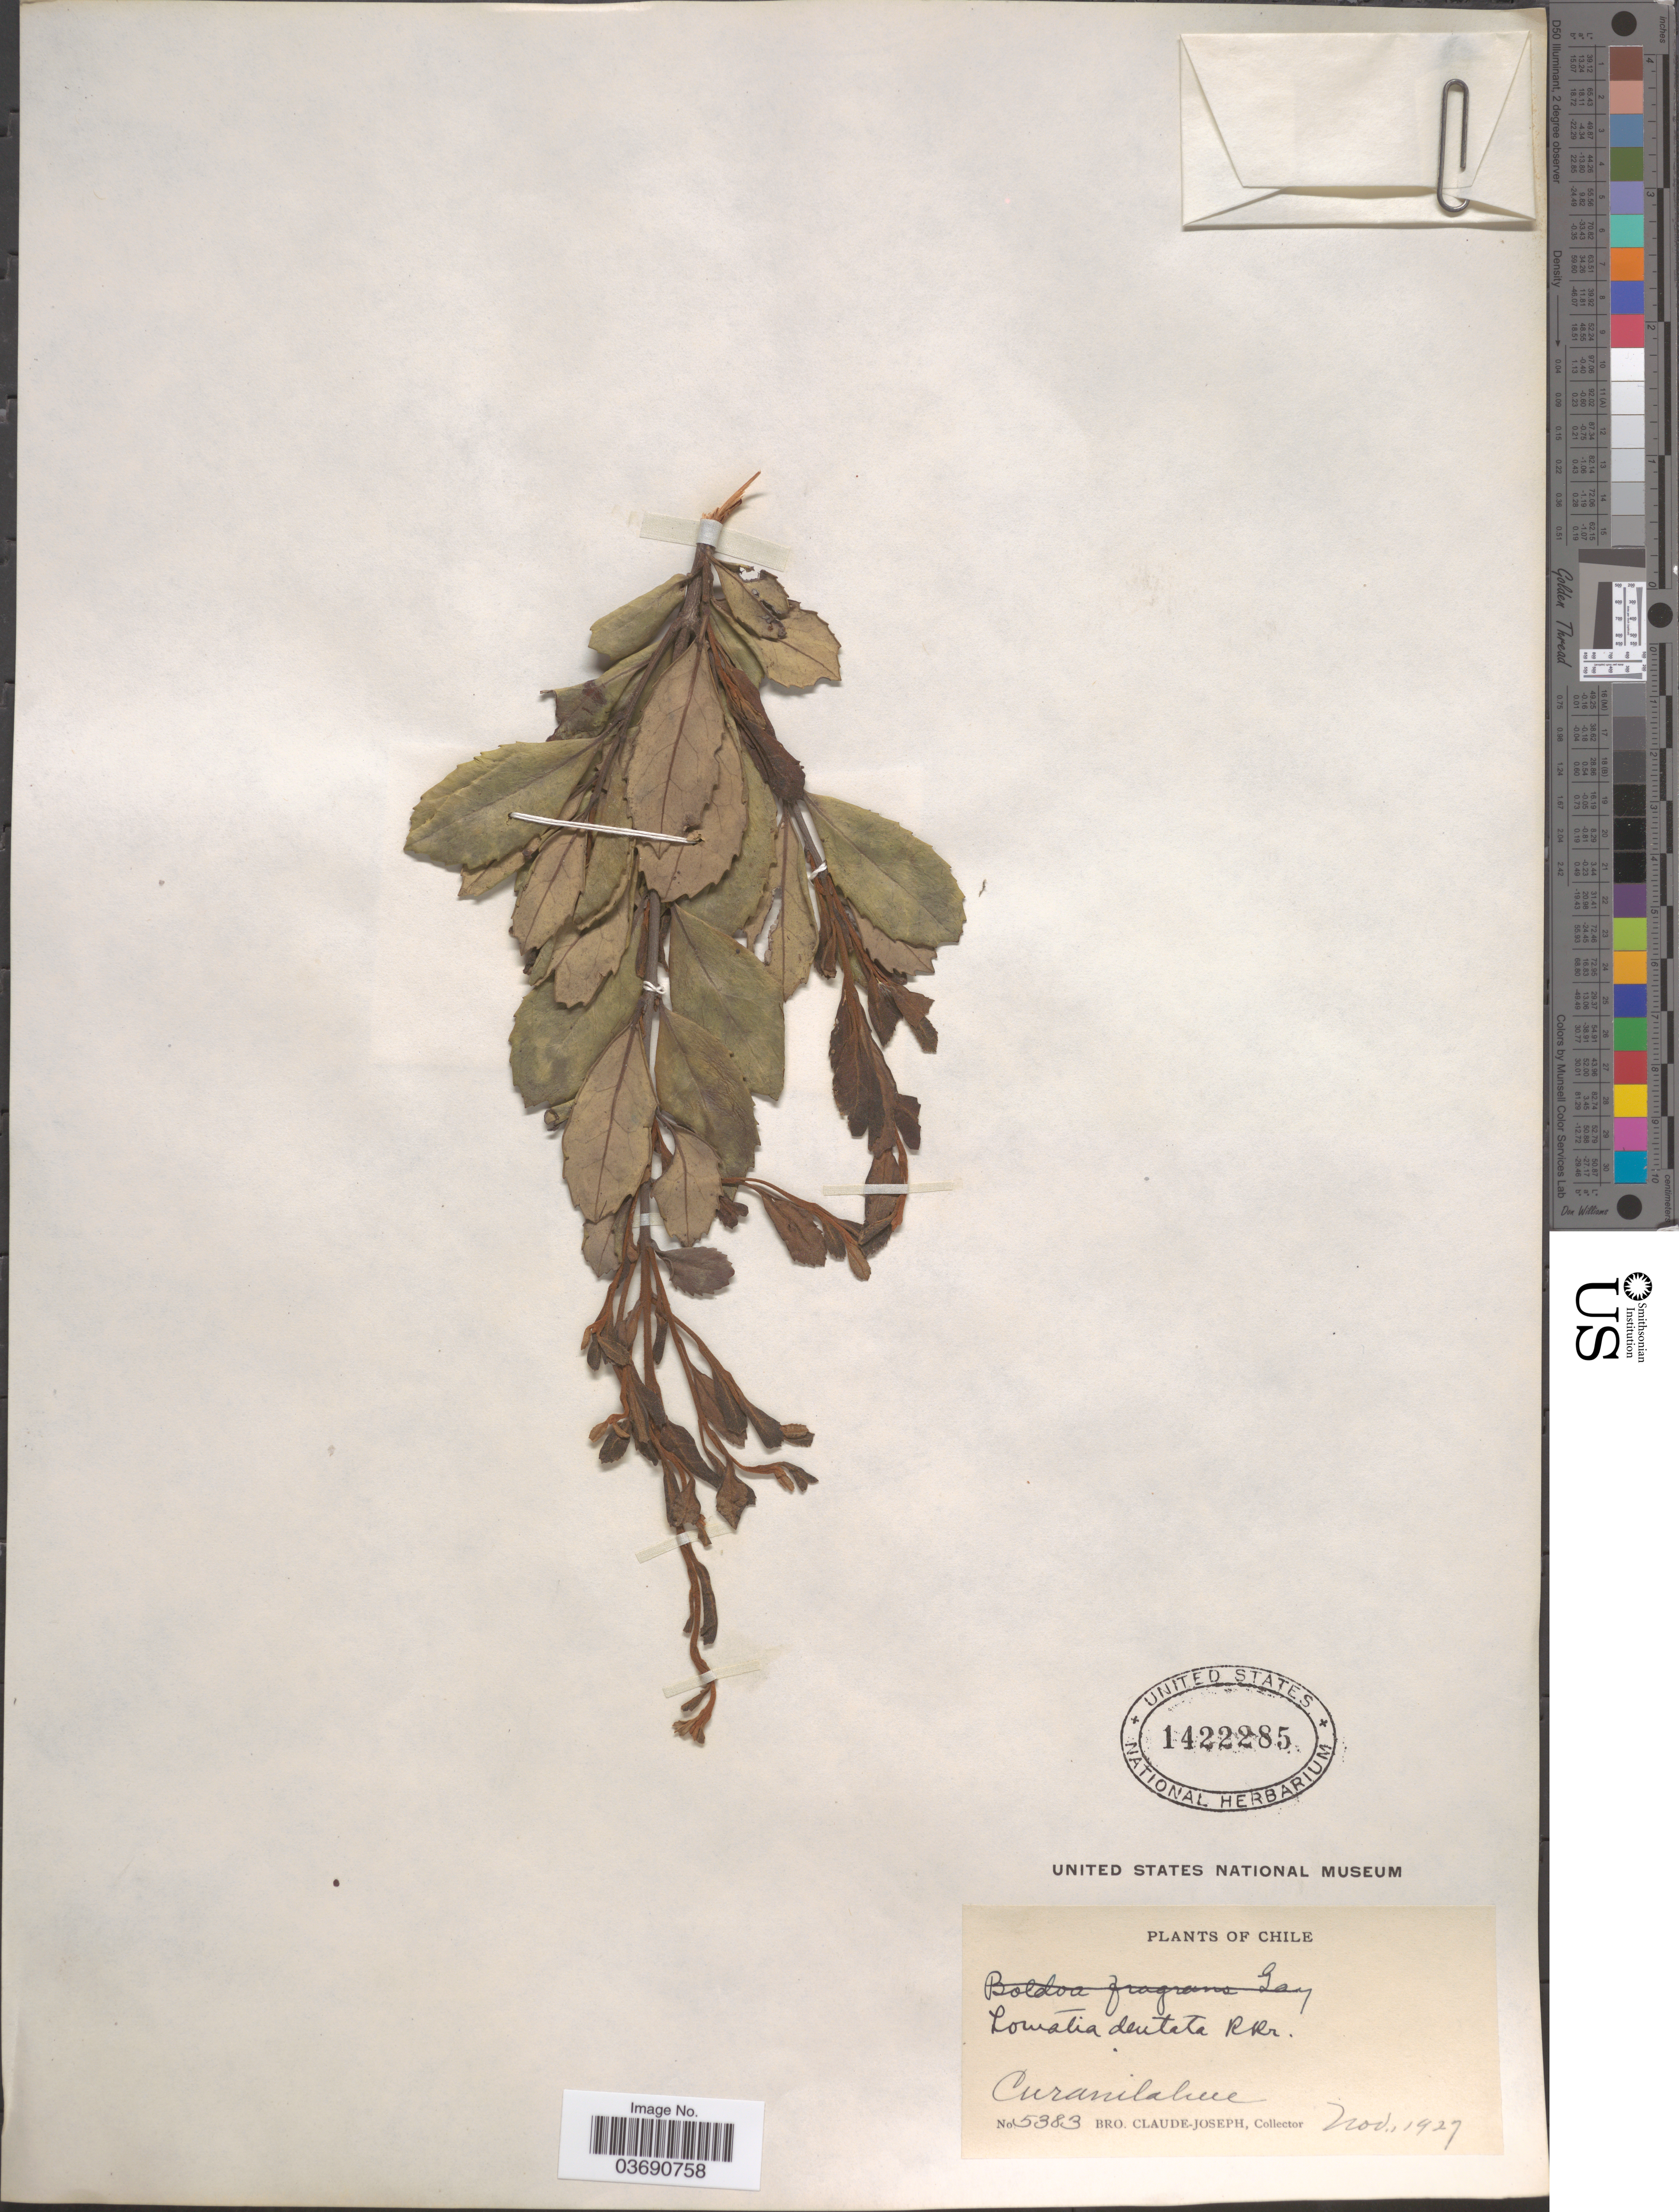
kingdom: Plantae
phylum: Tracheophyta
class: Magnoliopsida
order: Proteales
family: Proteaceae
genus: Lomatia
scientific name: Lomatia dentata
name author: R. Br.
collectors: Bro. Claude-Joseph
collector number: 5383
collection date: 1927-11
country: Chile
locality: Curanilahue.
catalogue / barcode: US 1422285